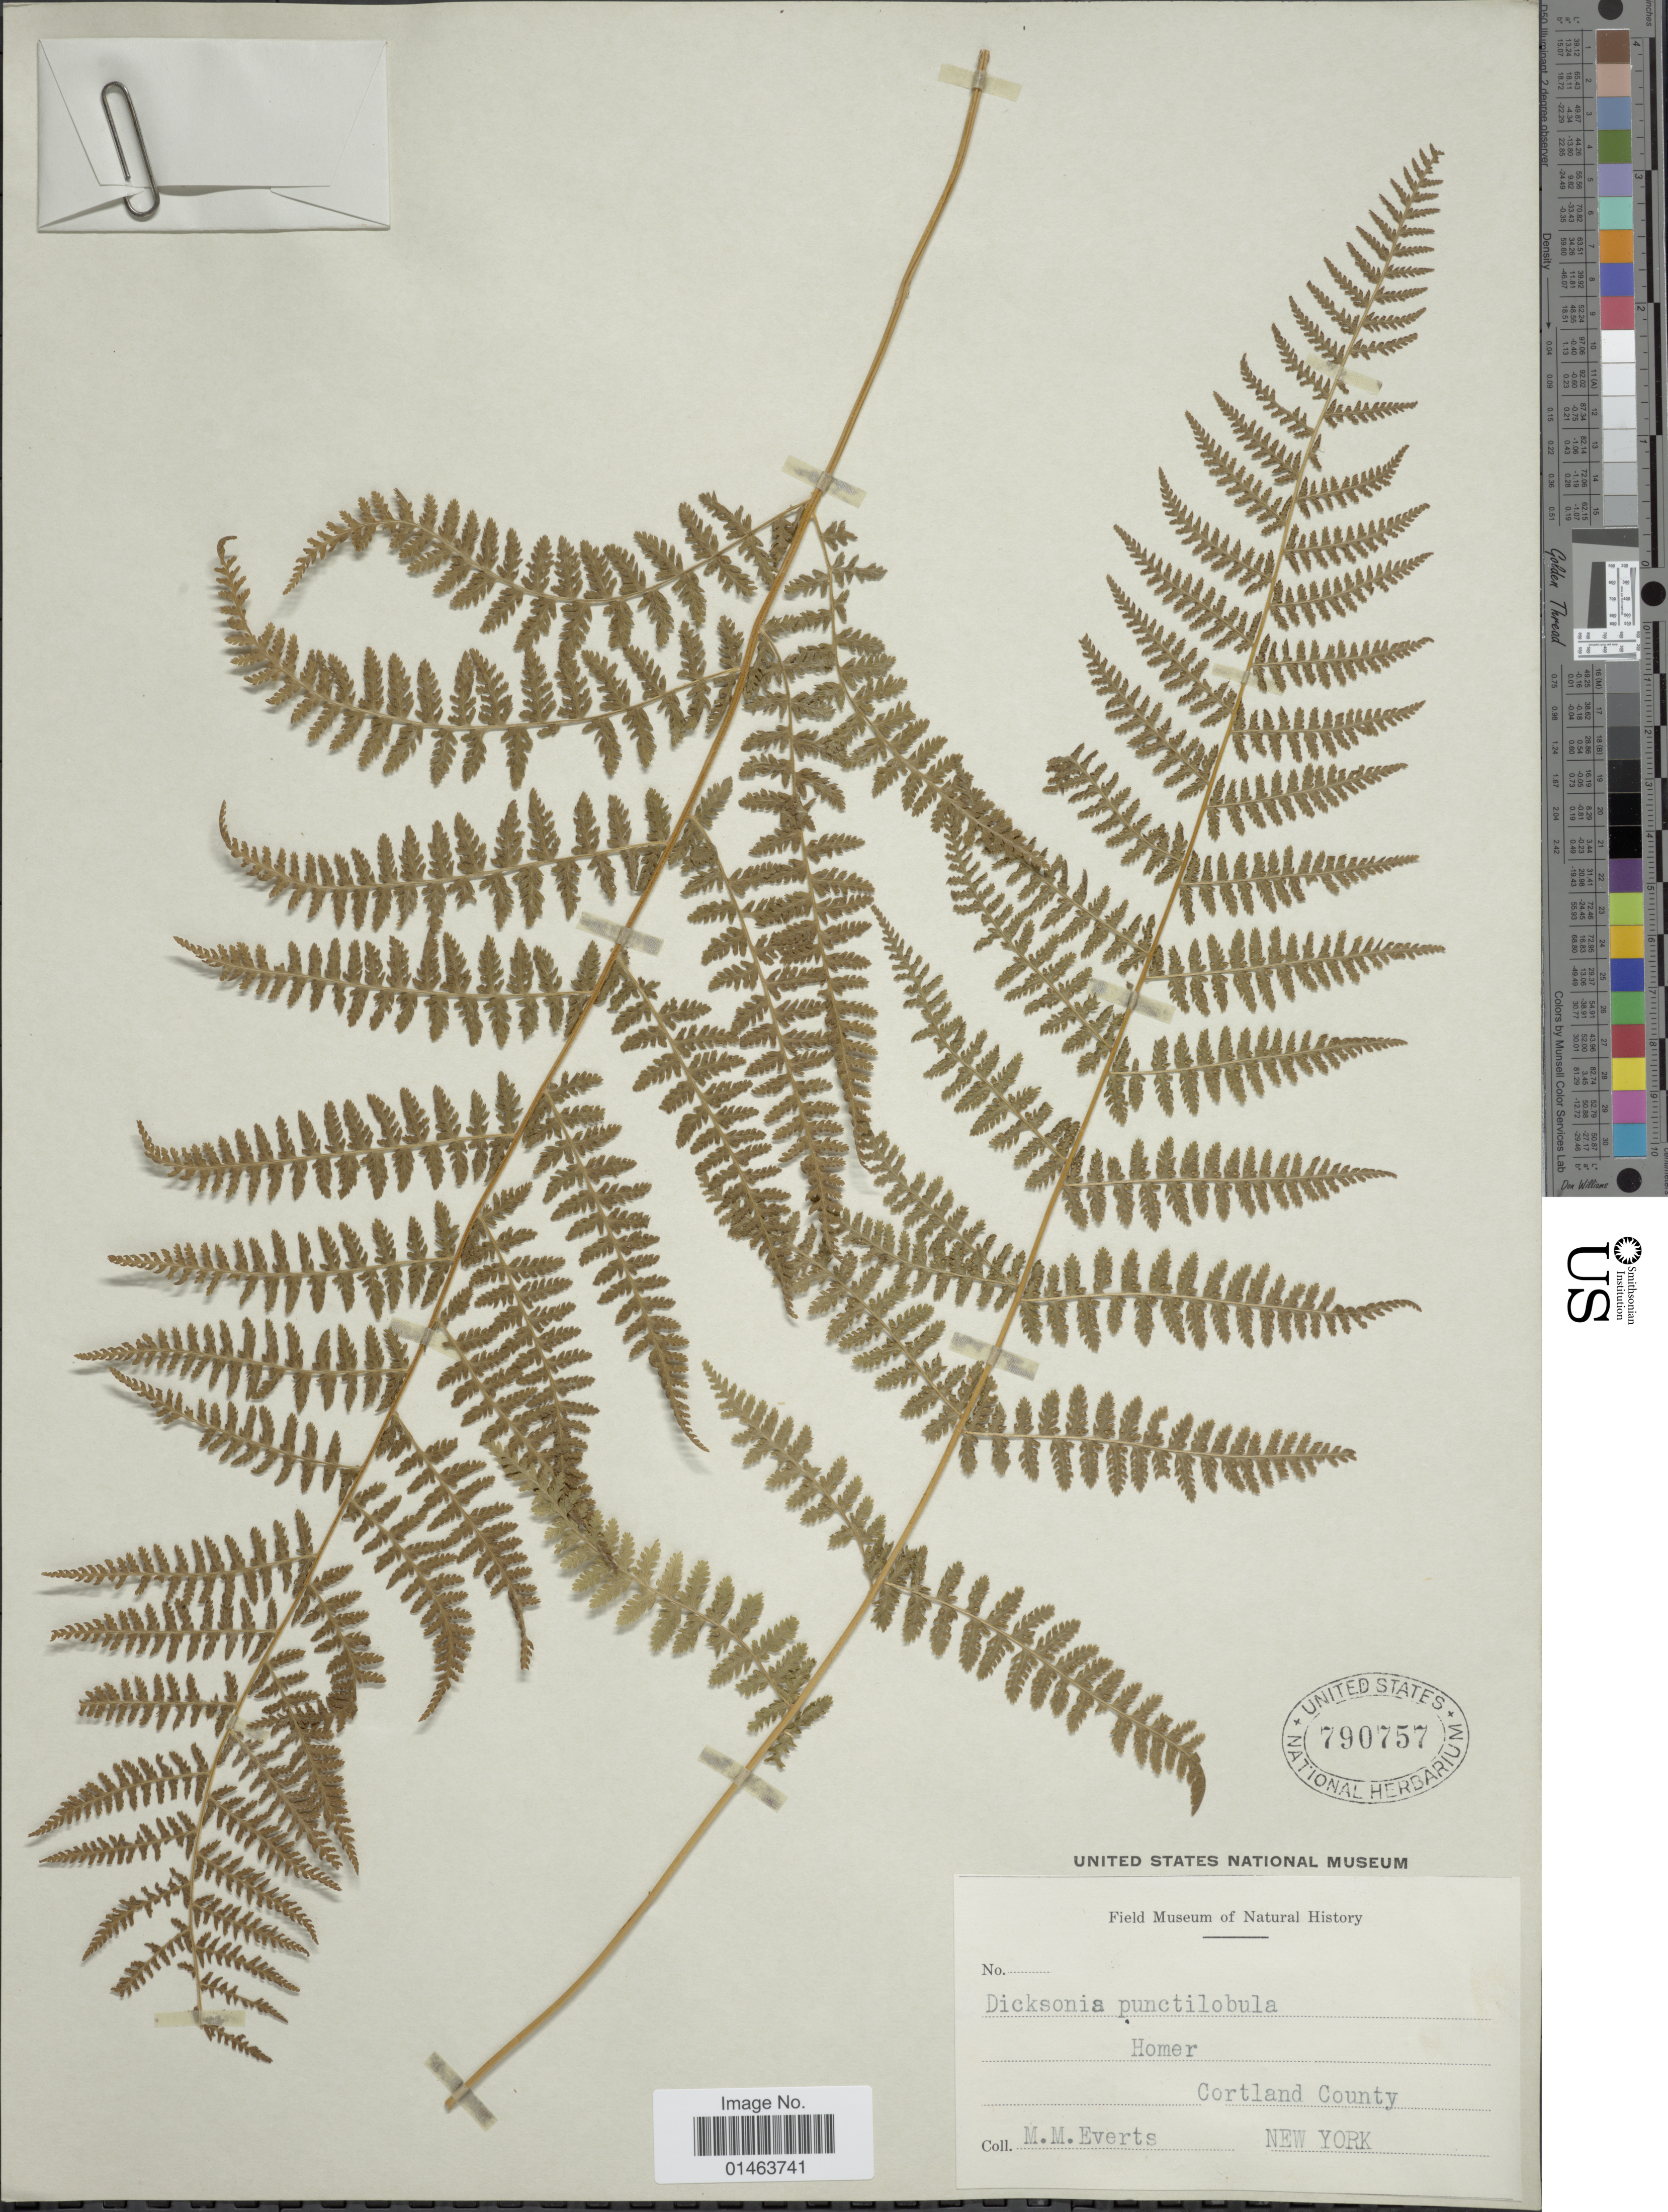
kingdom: Plantae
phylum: Tracheophyta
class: Polypodiopsida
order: Polypodiales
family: Dennstaedtiaceae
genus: Dennstaedtia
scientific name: Dennstaedtia punctilobula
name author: (Michx.) T. Moore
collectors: M. Everts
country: United States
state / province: New York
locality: Cortland County.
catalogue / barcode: US 790757